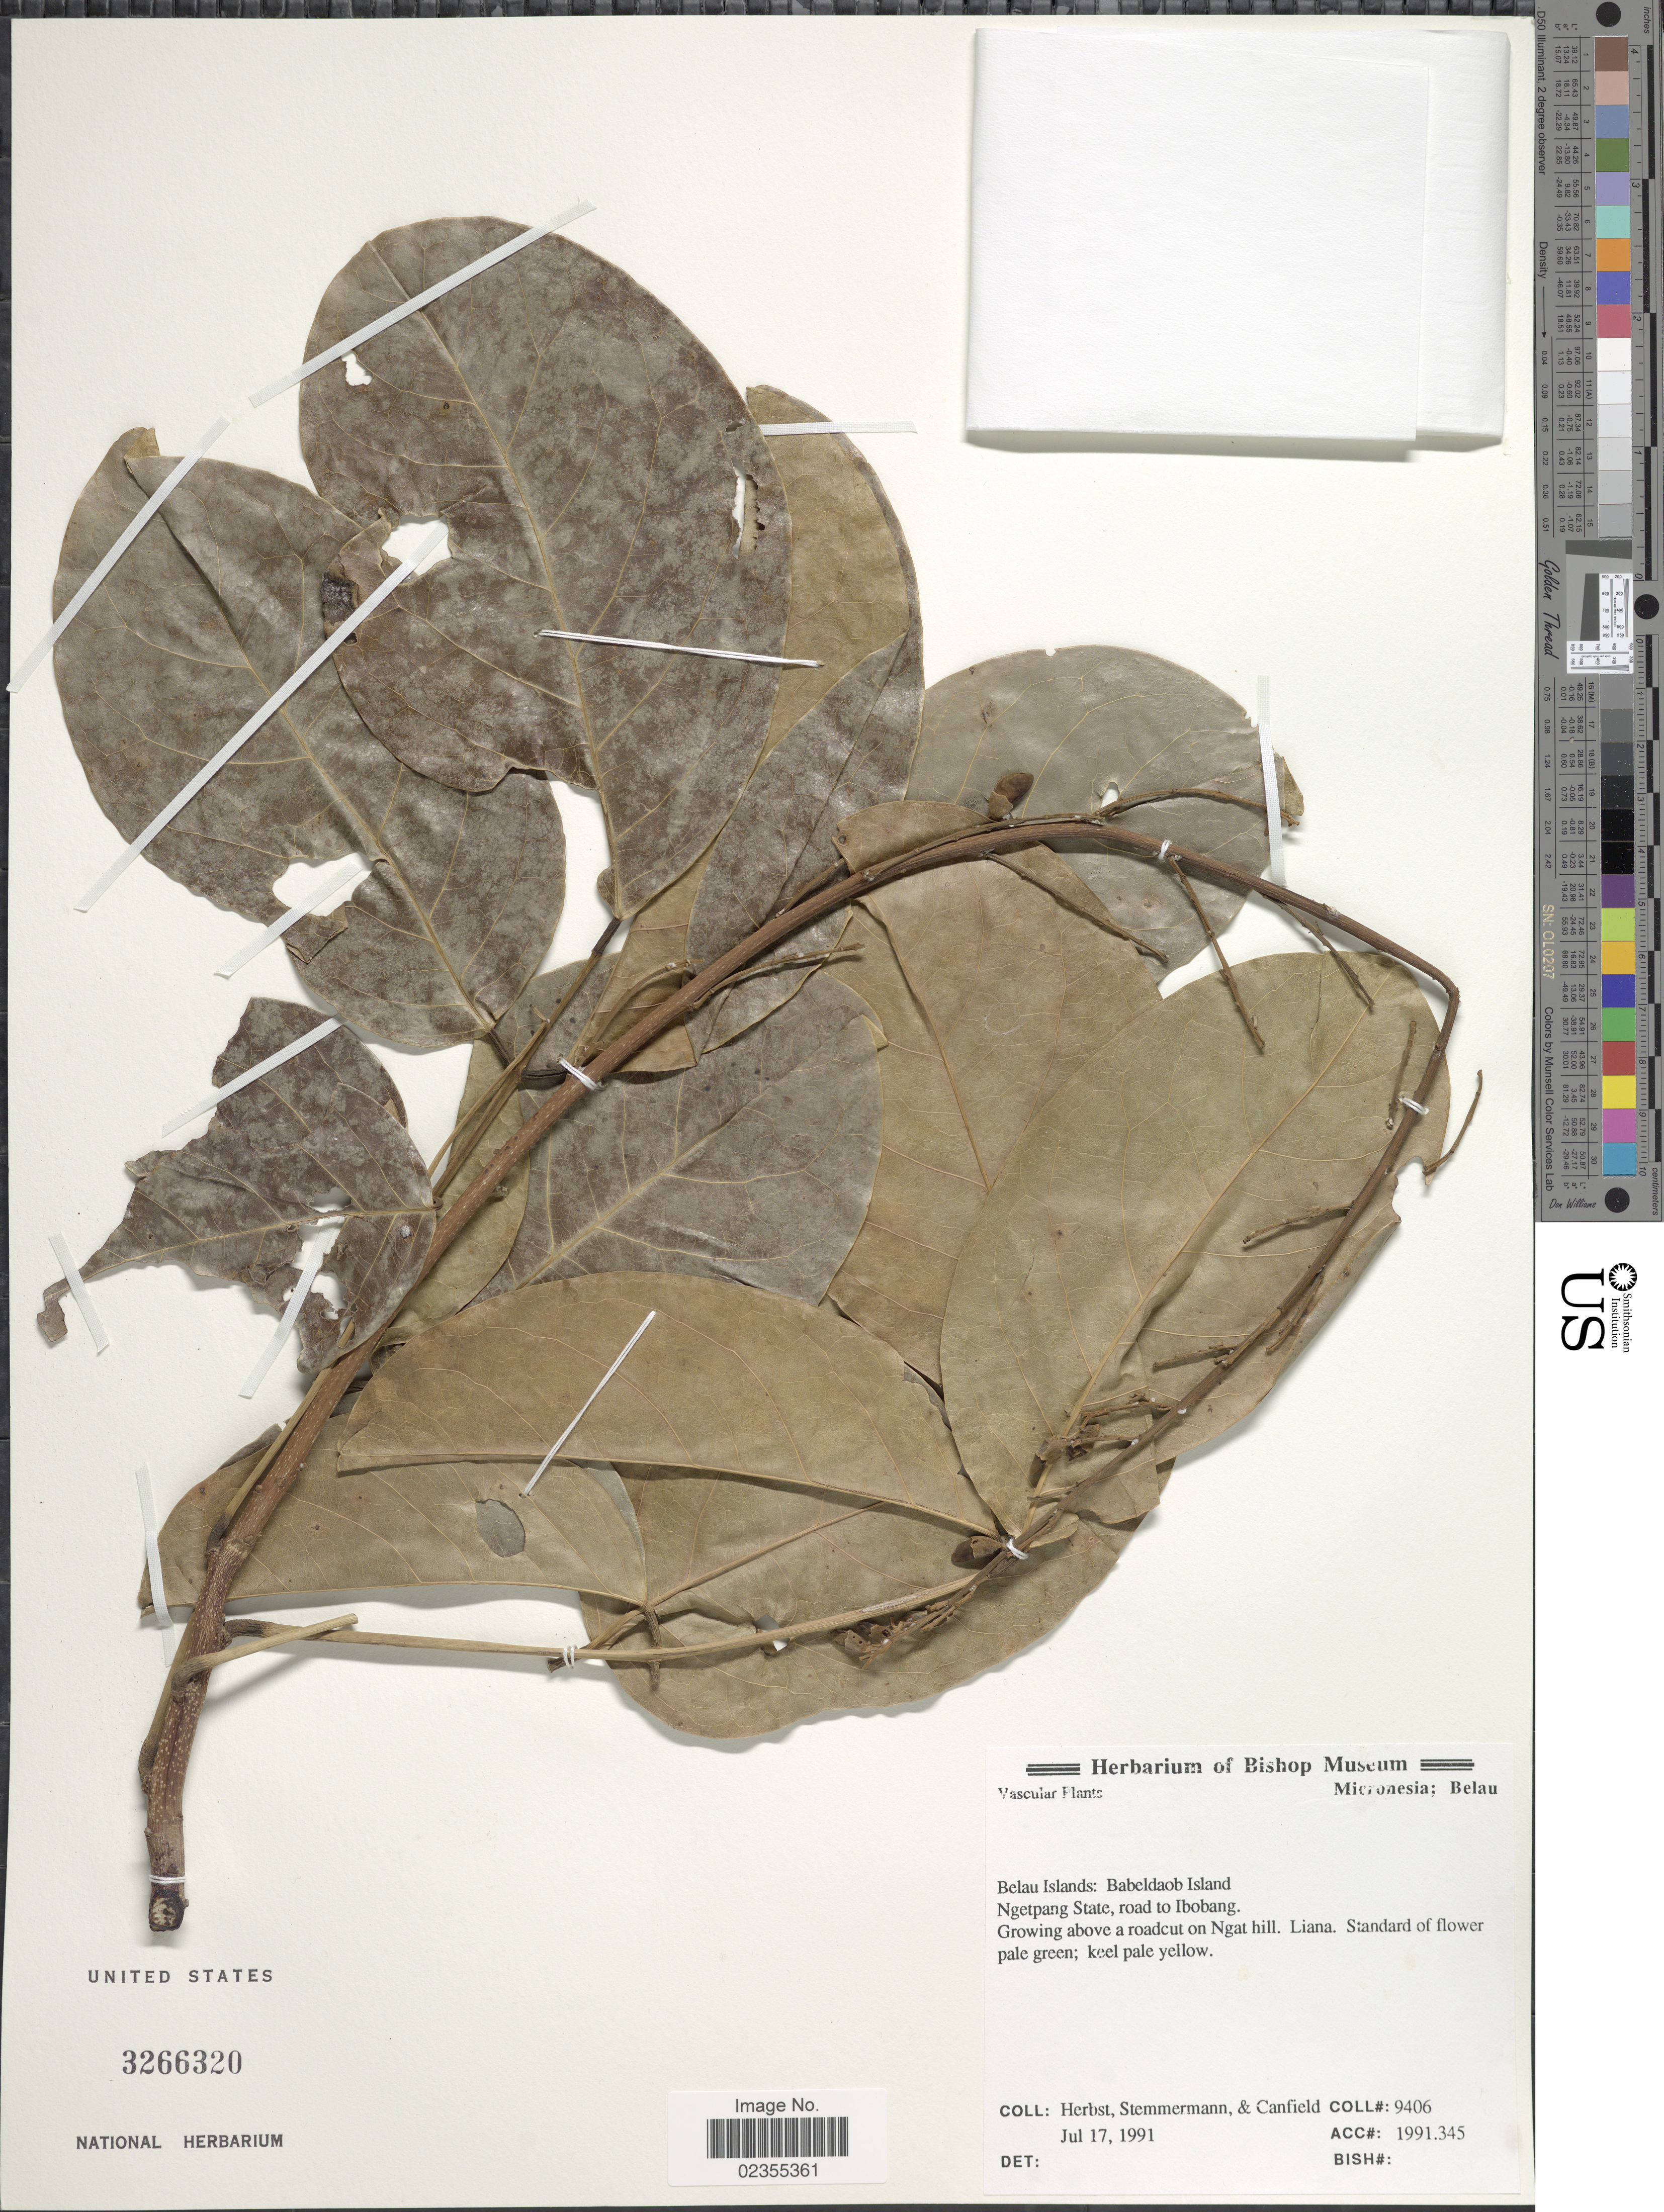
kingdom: Plantae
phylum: Tracheophyta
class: Magnoliopsida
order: Fabales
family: Fabaceae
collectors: -. Herbst, -. Stemmermann & -. Canfield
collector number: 9406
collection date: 1991-07-17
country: Palau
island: Babeldaob [Babelthuap]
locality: Belau Islands: Babeldaob Island, Ngetpang State, road to Ibobang. Growing above a roadcut on Ngat hill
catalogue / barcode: US 3266320